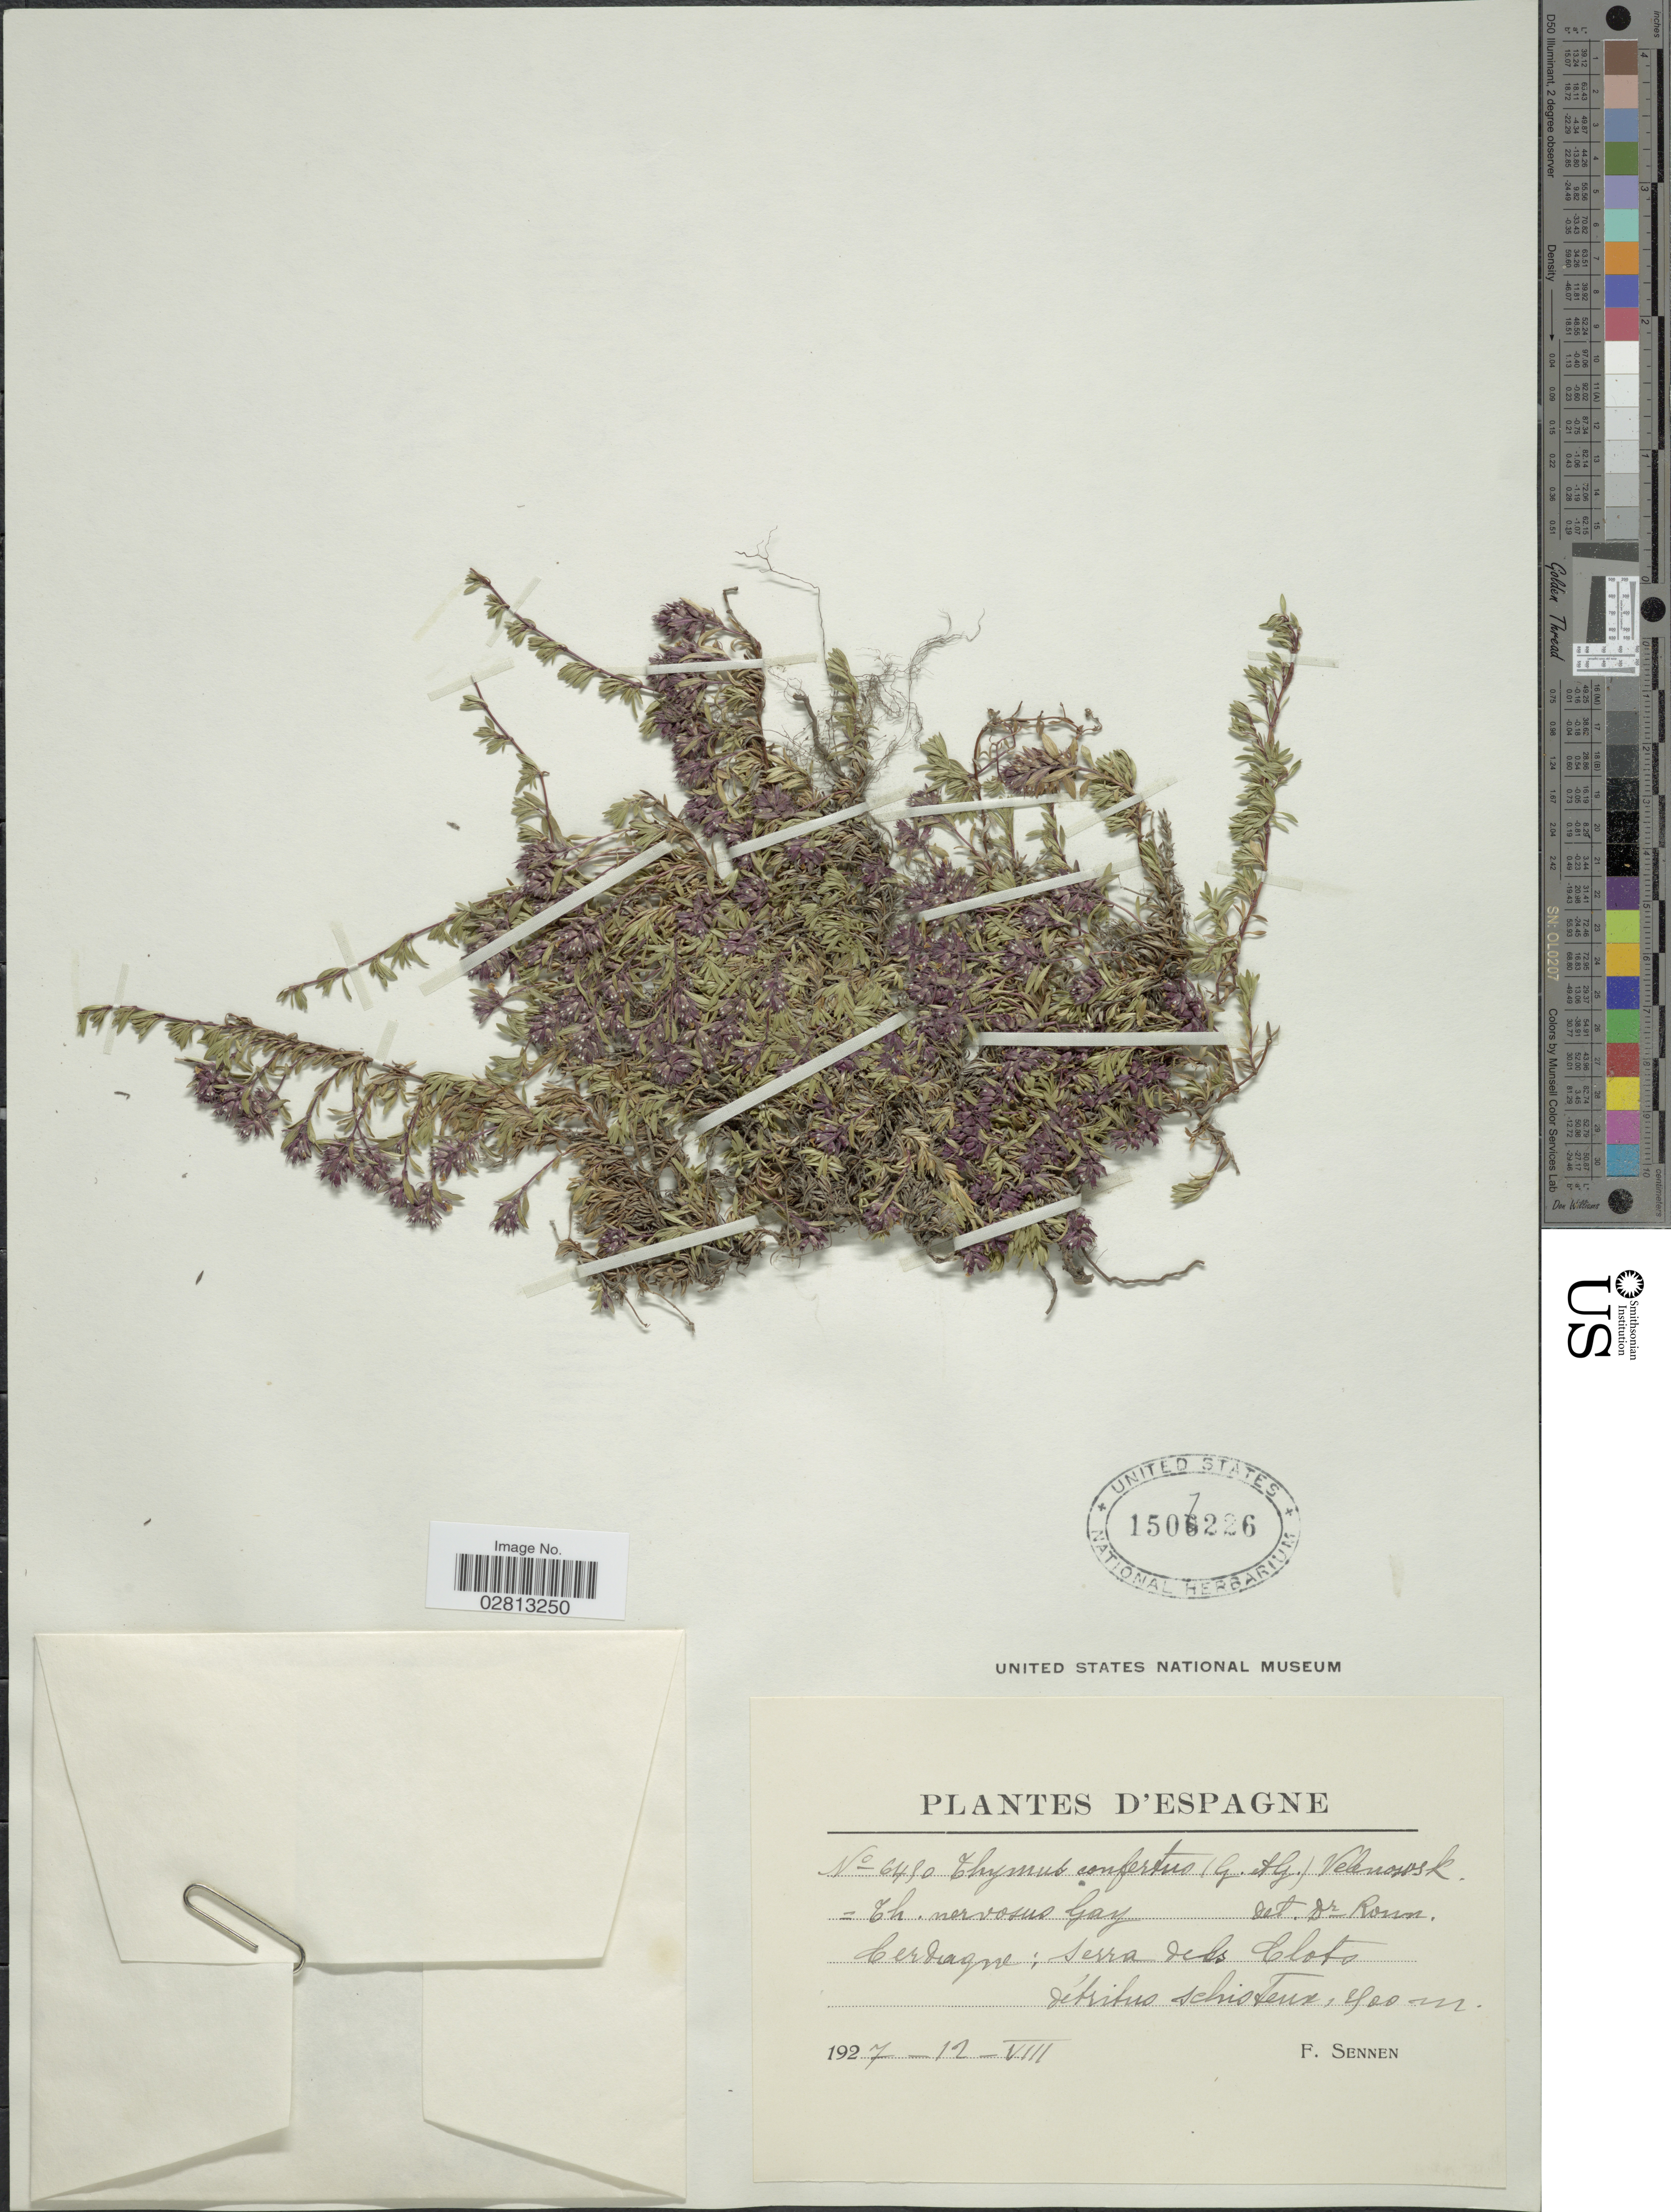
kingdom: Plantae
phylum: Tracheophyta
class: Magnoliopsida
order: Lamiales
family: Lamiaceae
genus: Thymus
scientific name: Thymus confertus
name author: (Gren. & Godr.) Velen.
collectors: E. Sennen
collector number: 6480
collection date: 1927-08-12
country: Spain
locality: Cerdagne, Serra del Cloto.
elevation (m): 2500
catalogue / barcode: US 1507226